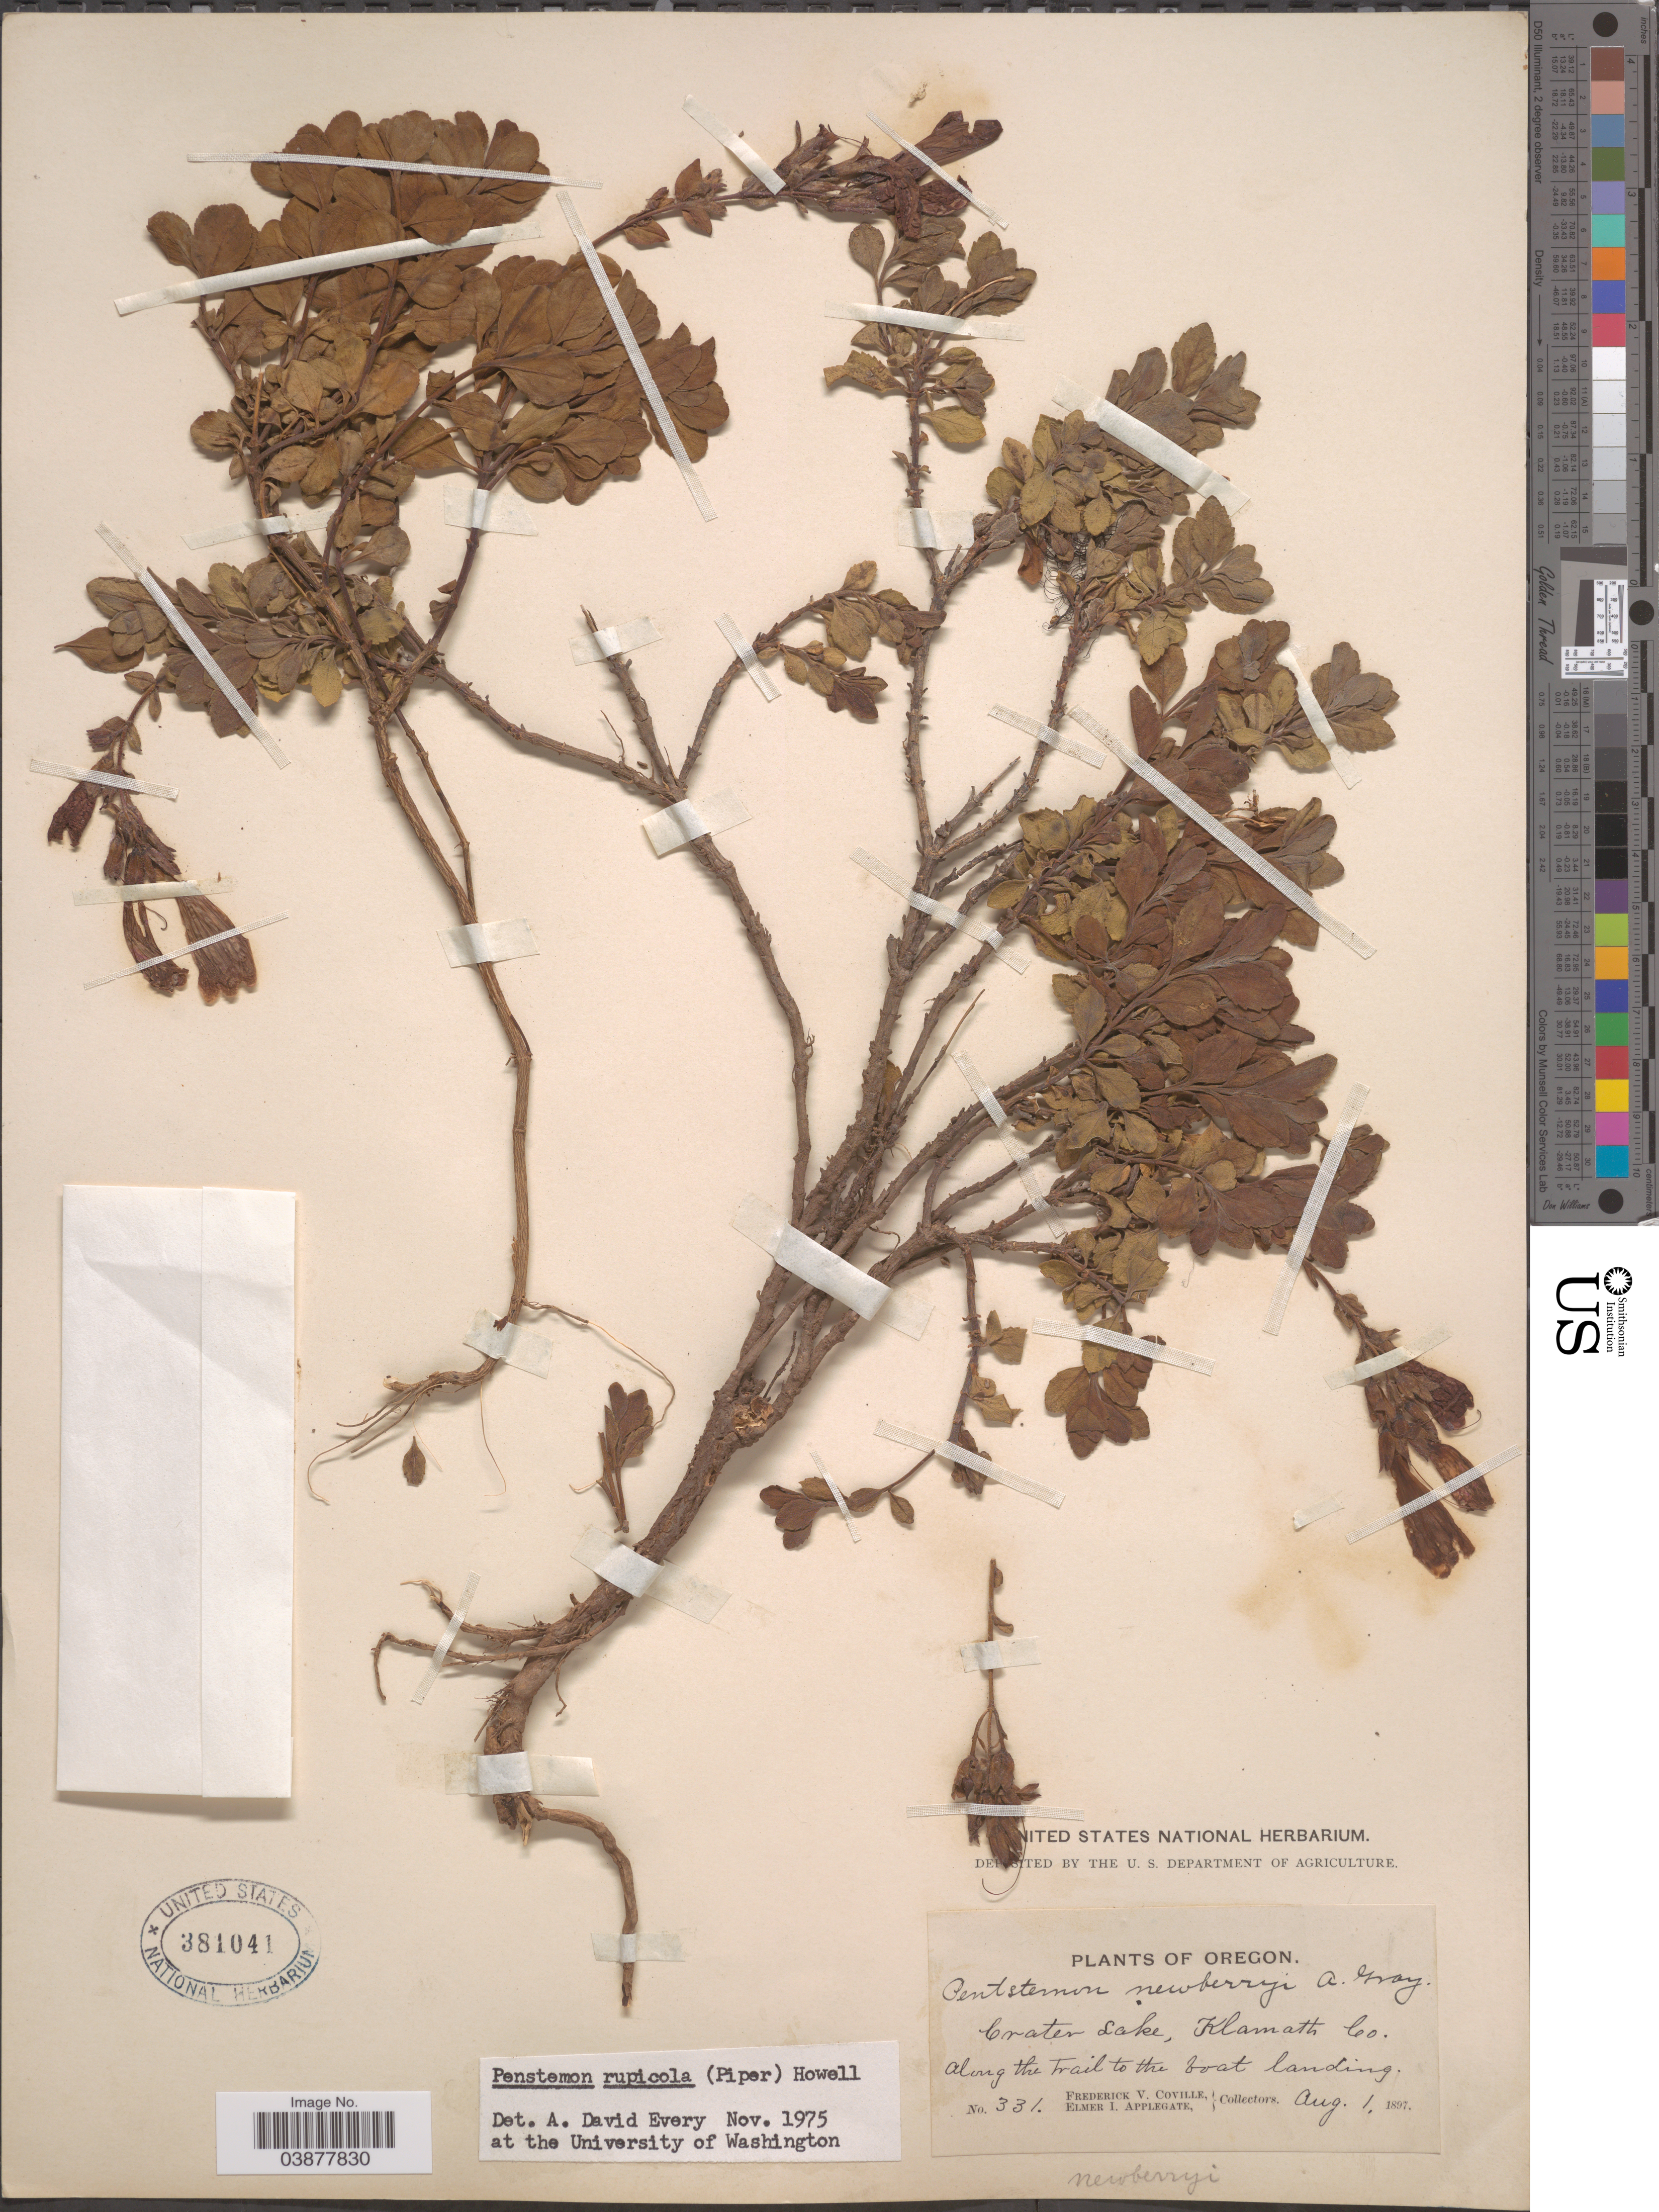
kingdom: Plantae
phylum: Tracheophyta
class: Magnoliopsida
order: Lamiales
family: Plantaginaceae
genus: Penstemon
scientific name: Penstemon rupicola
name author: (Piper) Howell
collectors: F. V. Coville & E. I. Applegate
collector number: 331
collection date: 1897-08-01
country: United States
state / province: Oregon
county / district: Klamath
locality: Crater Lake, Klamath Co. Along the Trail to the boat landing.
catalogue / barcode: US 381041